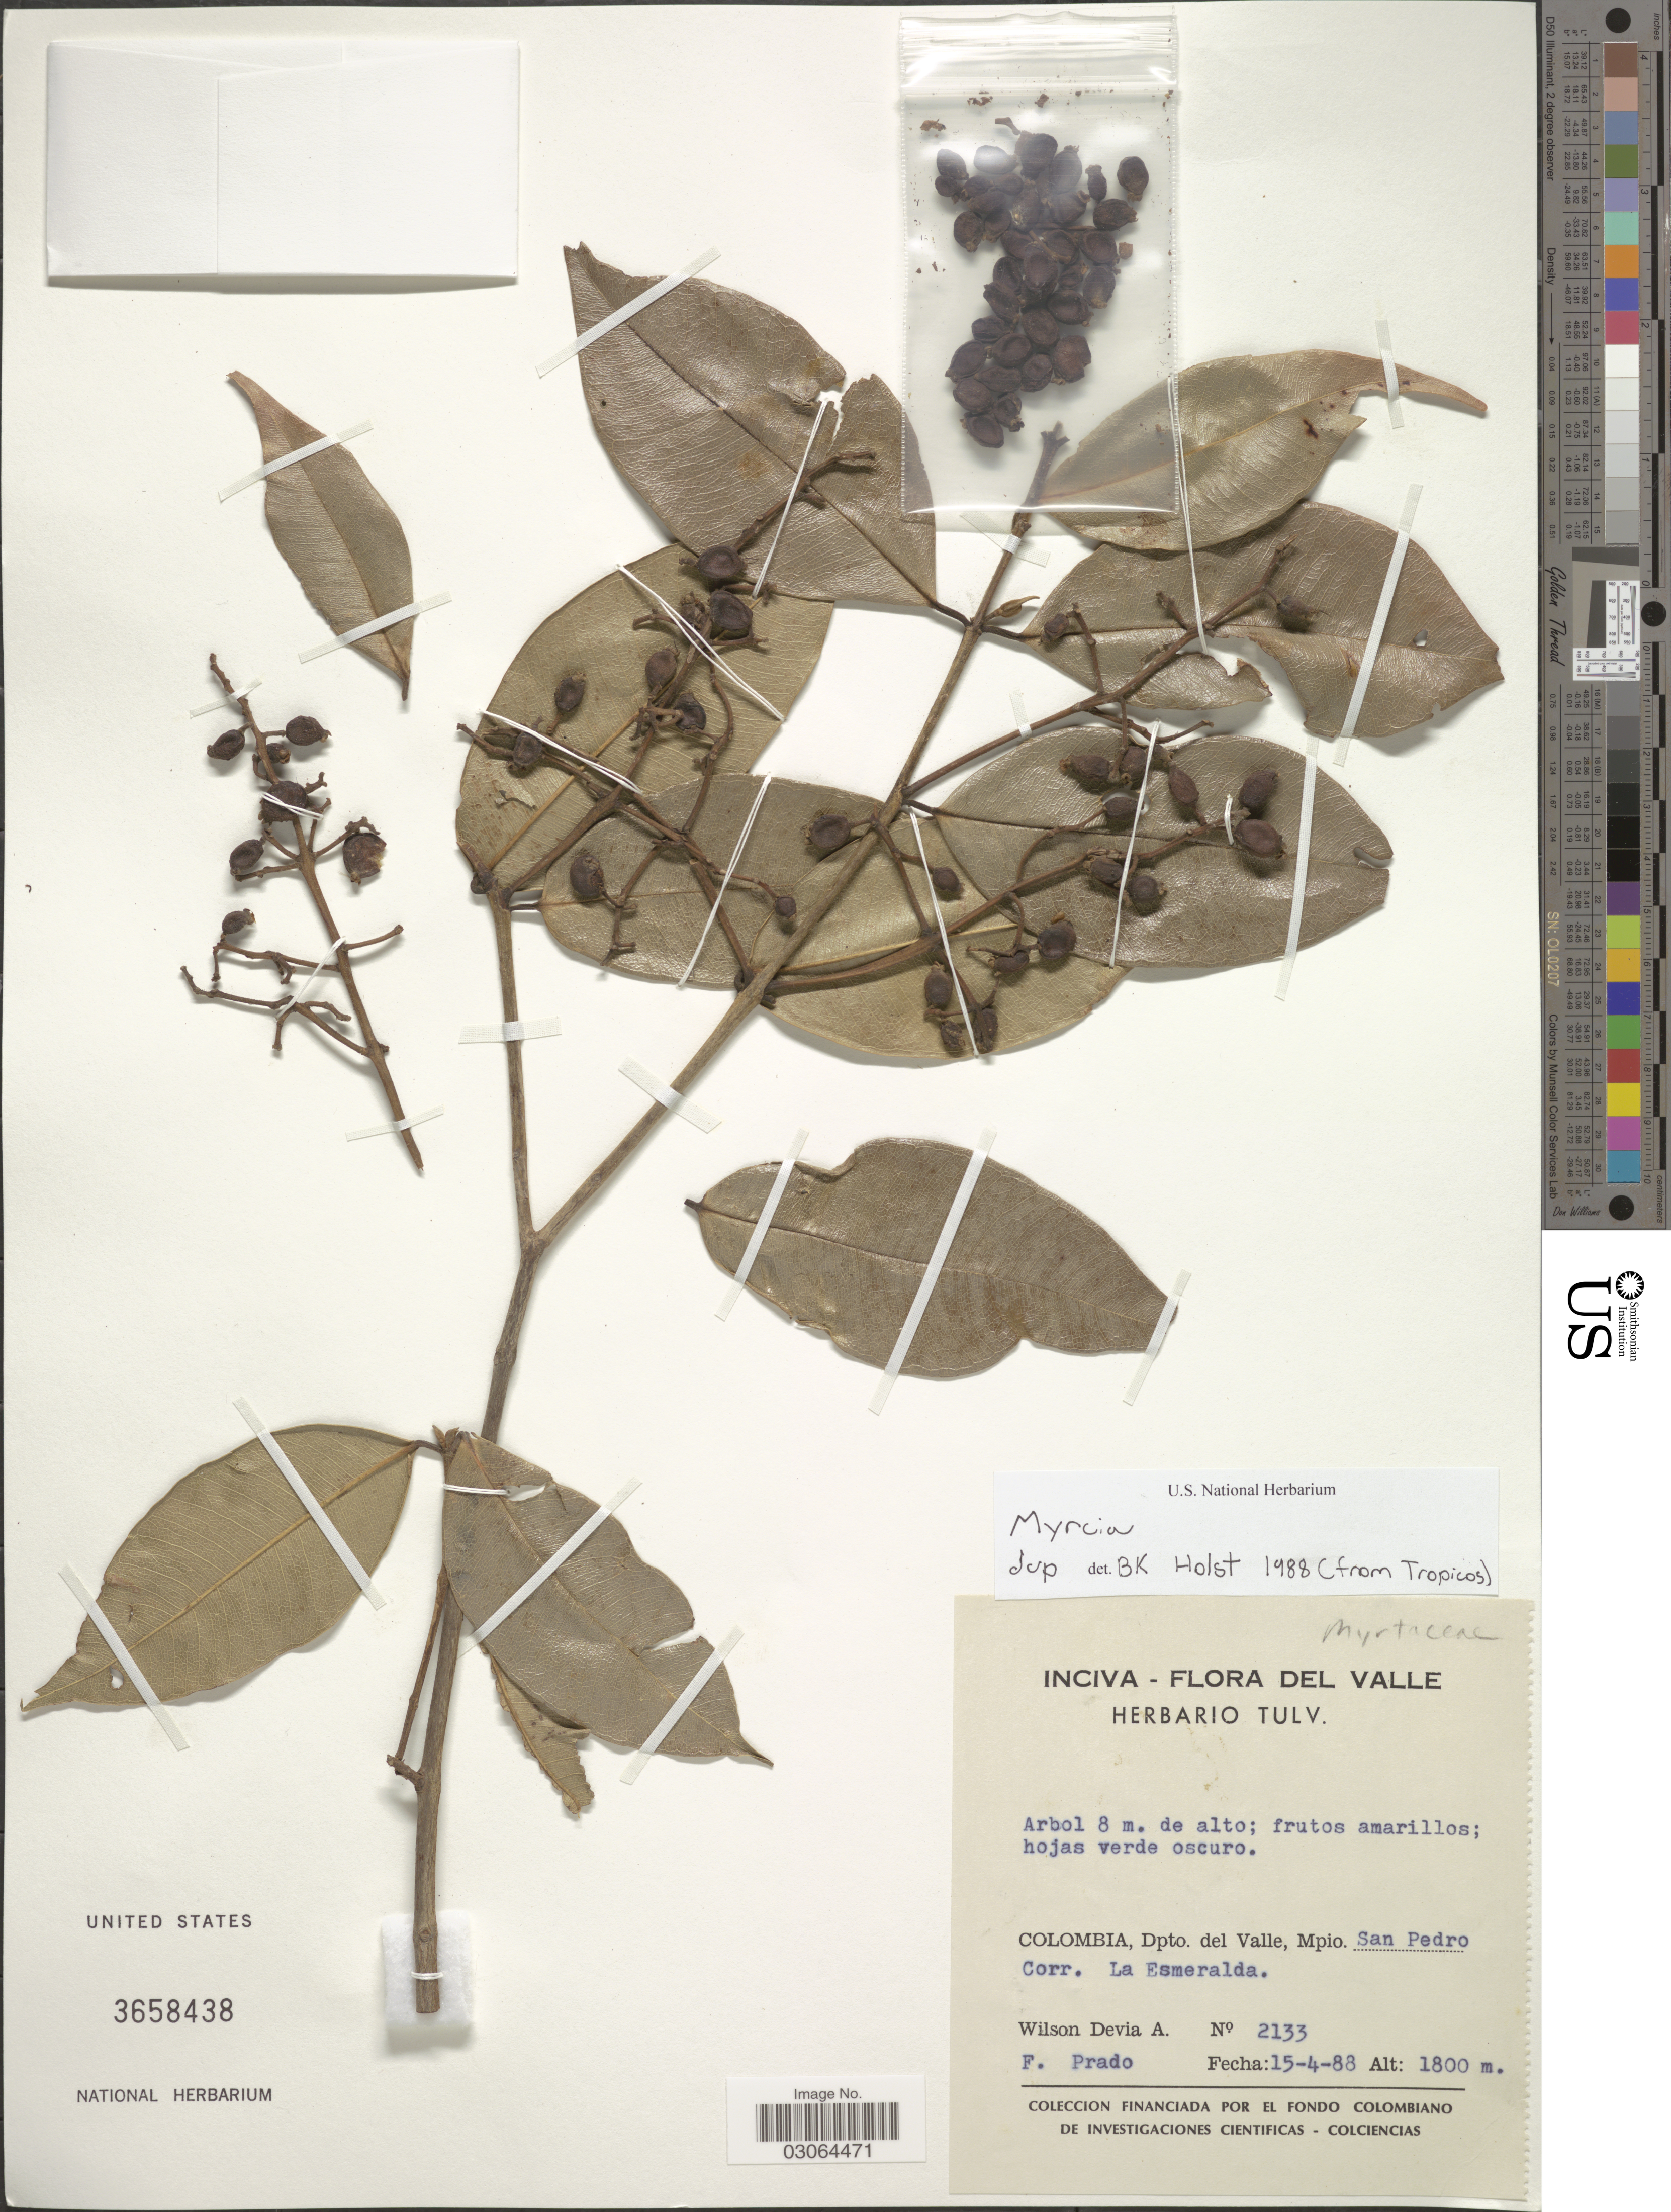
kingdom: Plantae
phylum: Tracheophyta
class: Magnoliopsida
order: Myrtales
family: Myrtaceae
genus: Myrcia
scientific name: Myrcia sp.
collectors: W. Devia A. & F. Prado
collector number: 2133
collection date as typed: Transcribed d/m/y: 15/4/88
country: Colombia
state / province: Valle del Cauca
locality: Dpto. del Valle, Mpio. San Pedro, Corr. La Esmeralda.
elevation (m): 1800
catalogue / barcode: US 3658438